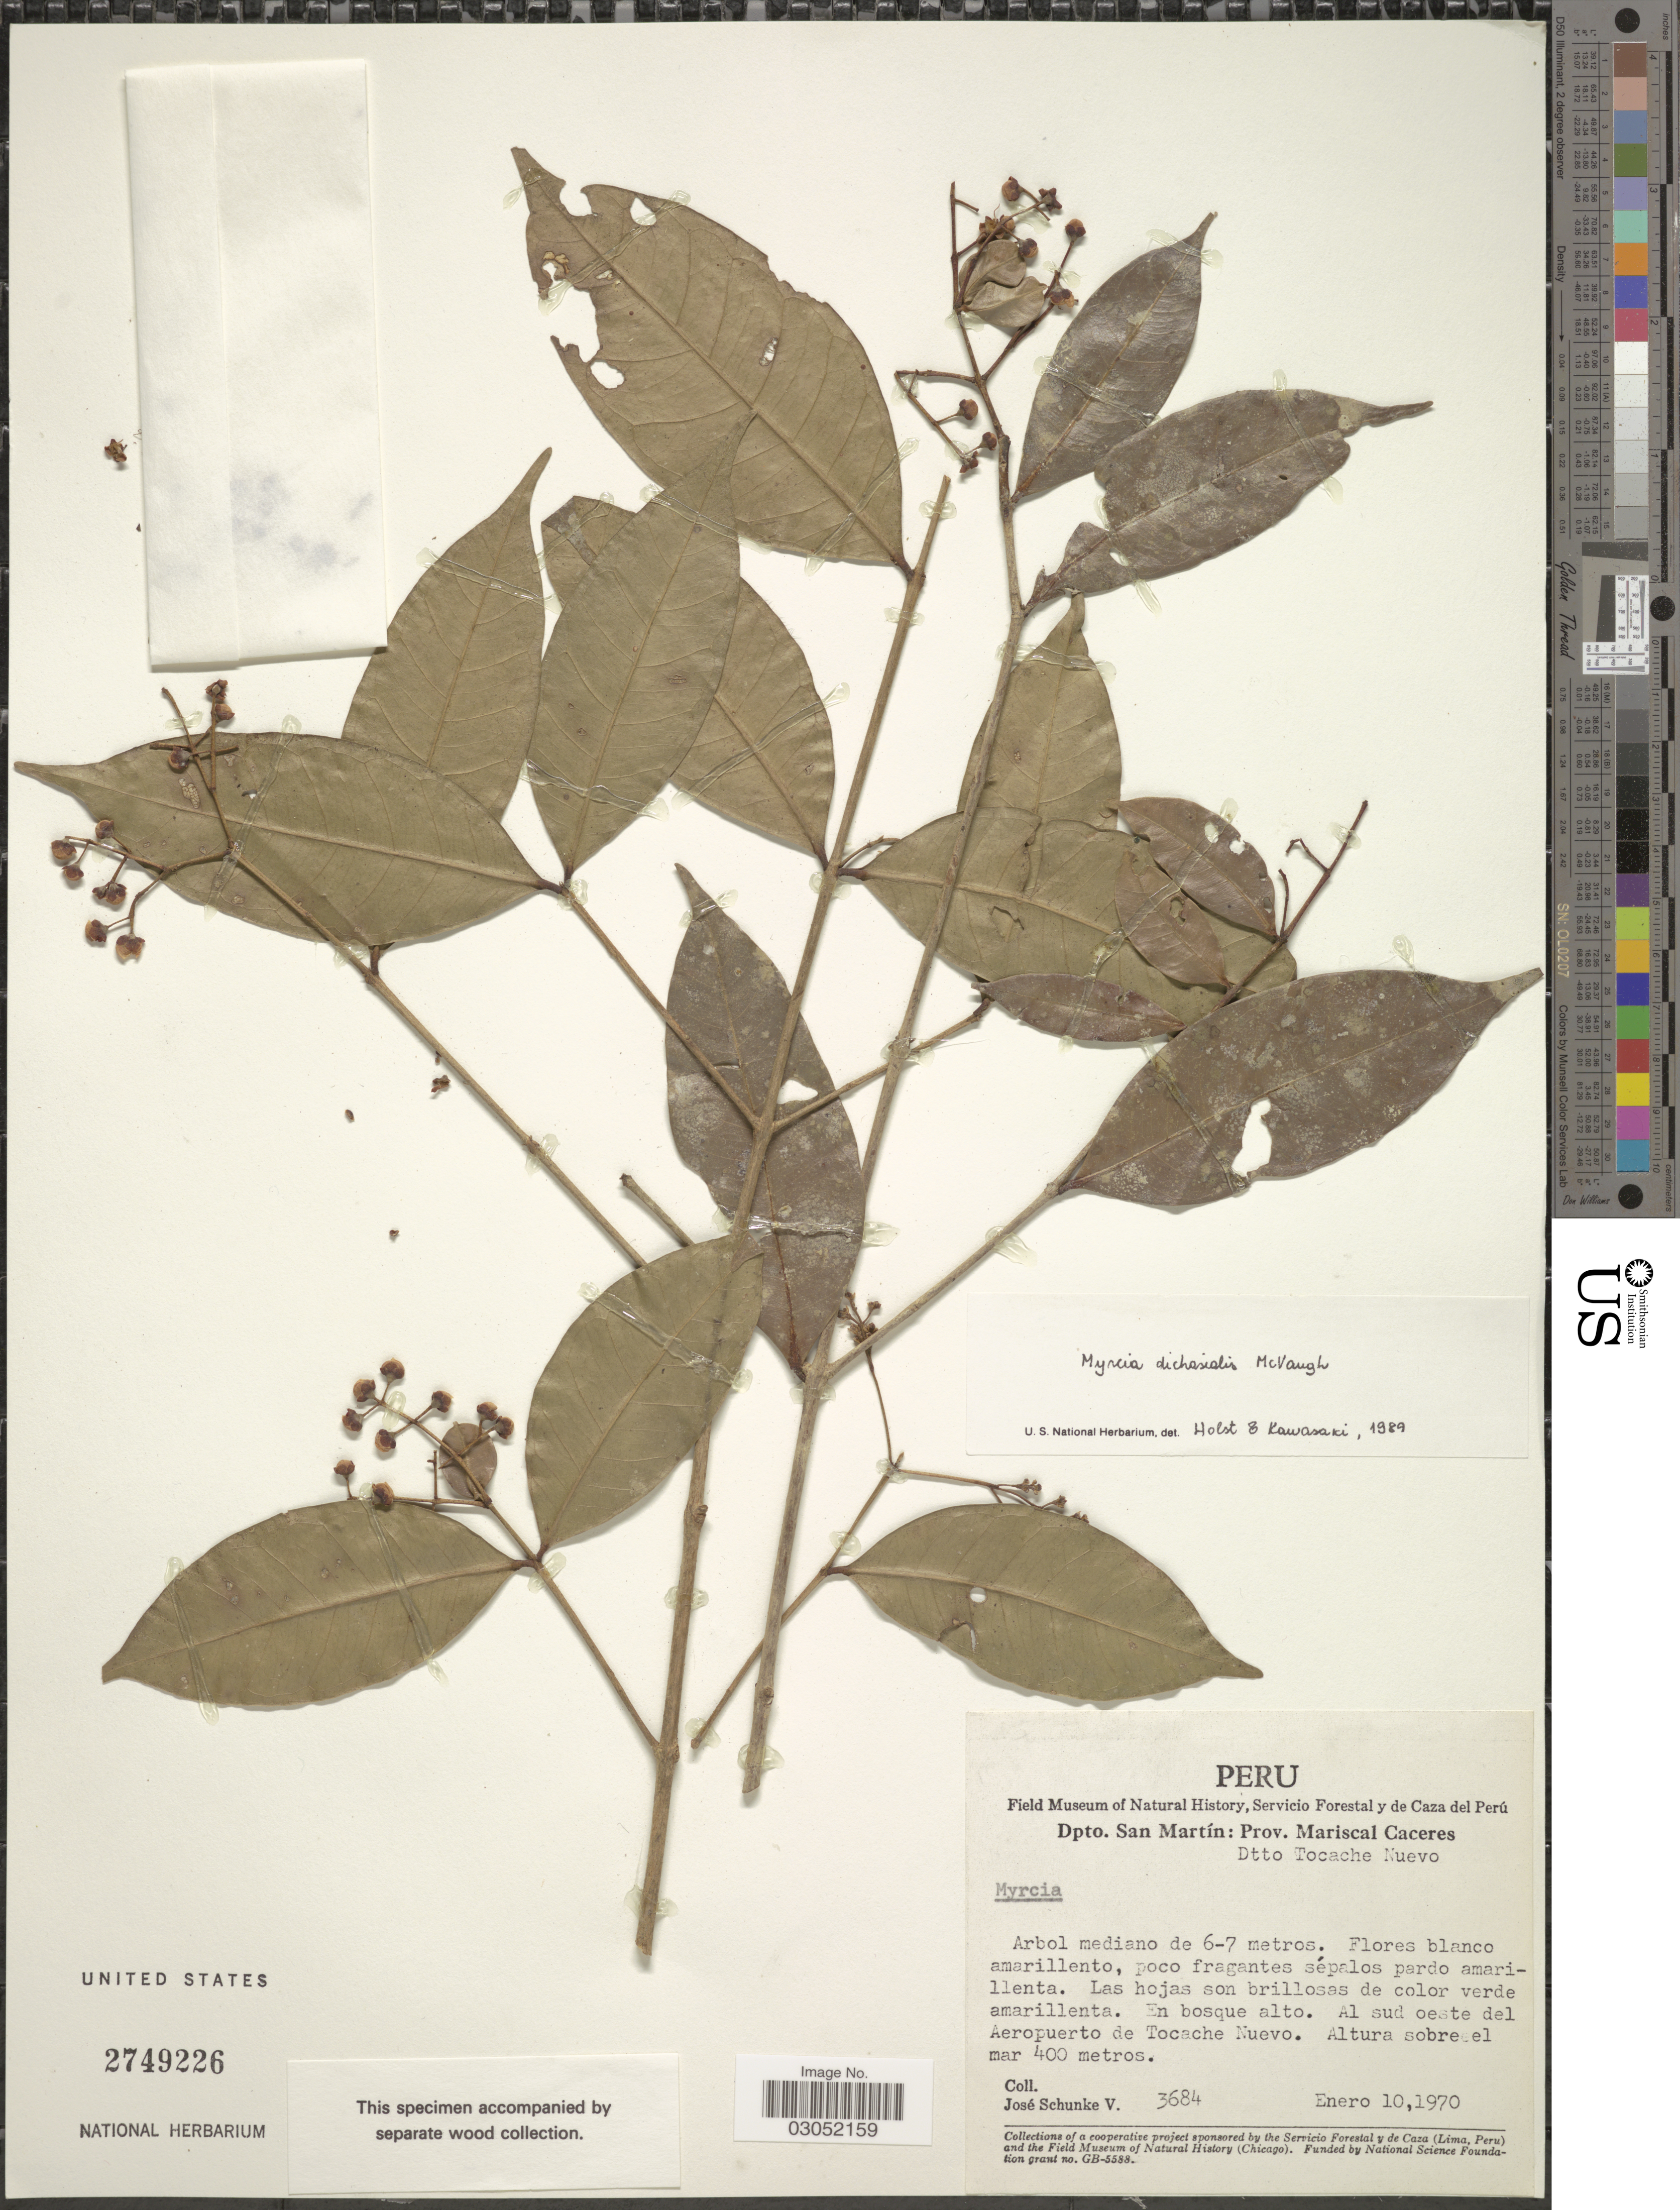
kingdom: Plantae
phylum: Tracheophyta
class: Magnoliopsida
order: Myrtales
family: Myrtaceae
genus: Myrcia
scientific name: Myrcia dichasialis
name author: McVaugh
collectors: J. Schunke Vigo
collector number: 3684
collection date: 1970-01-10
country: Peru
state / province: San Martín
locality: Dpto. San Martín: Prov. Mariscal Caceres. Dtto Tocache Nuevo. Al sud oeste del Aeropuerto de Tocache Nuevo.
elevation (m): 400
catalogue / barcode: US 2749226